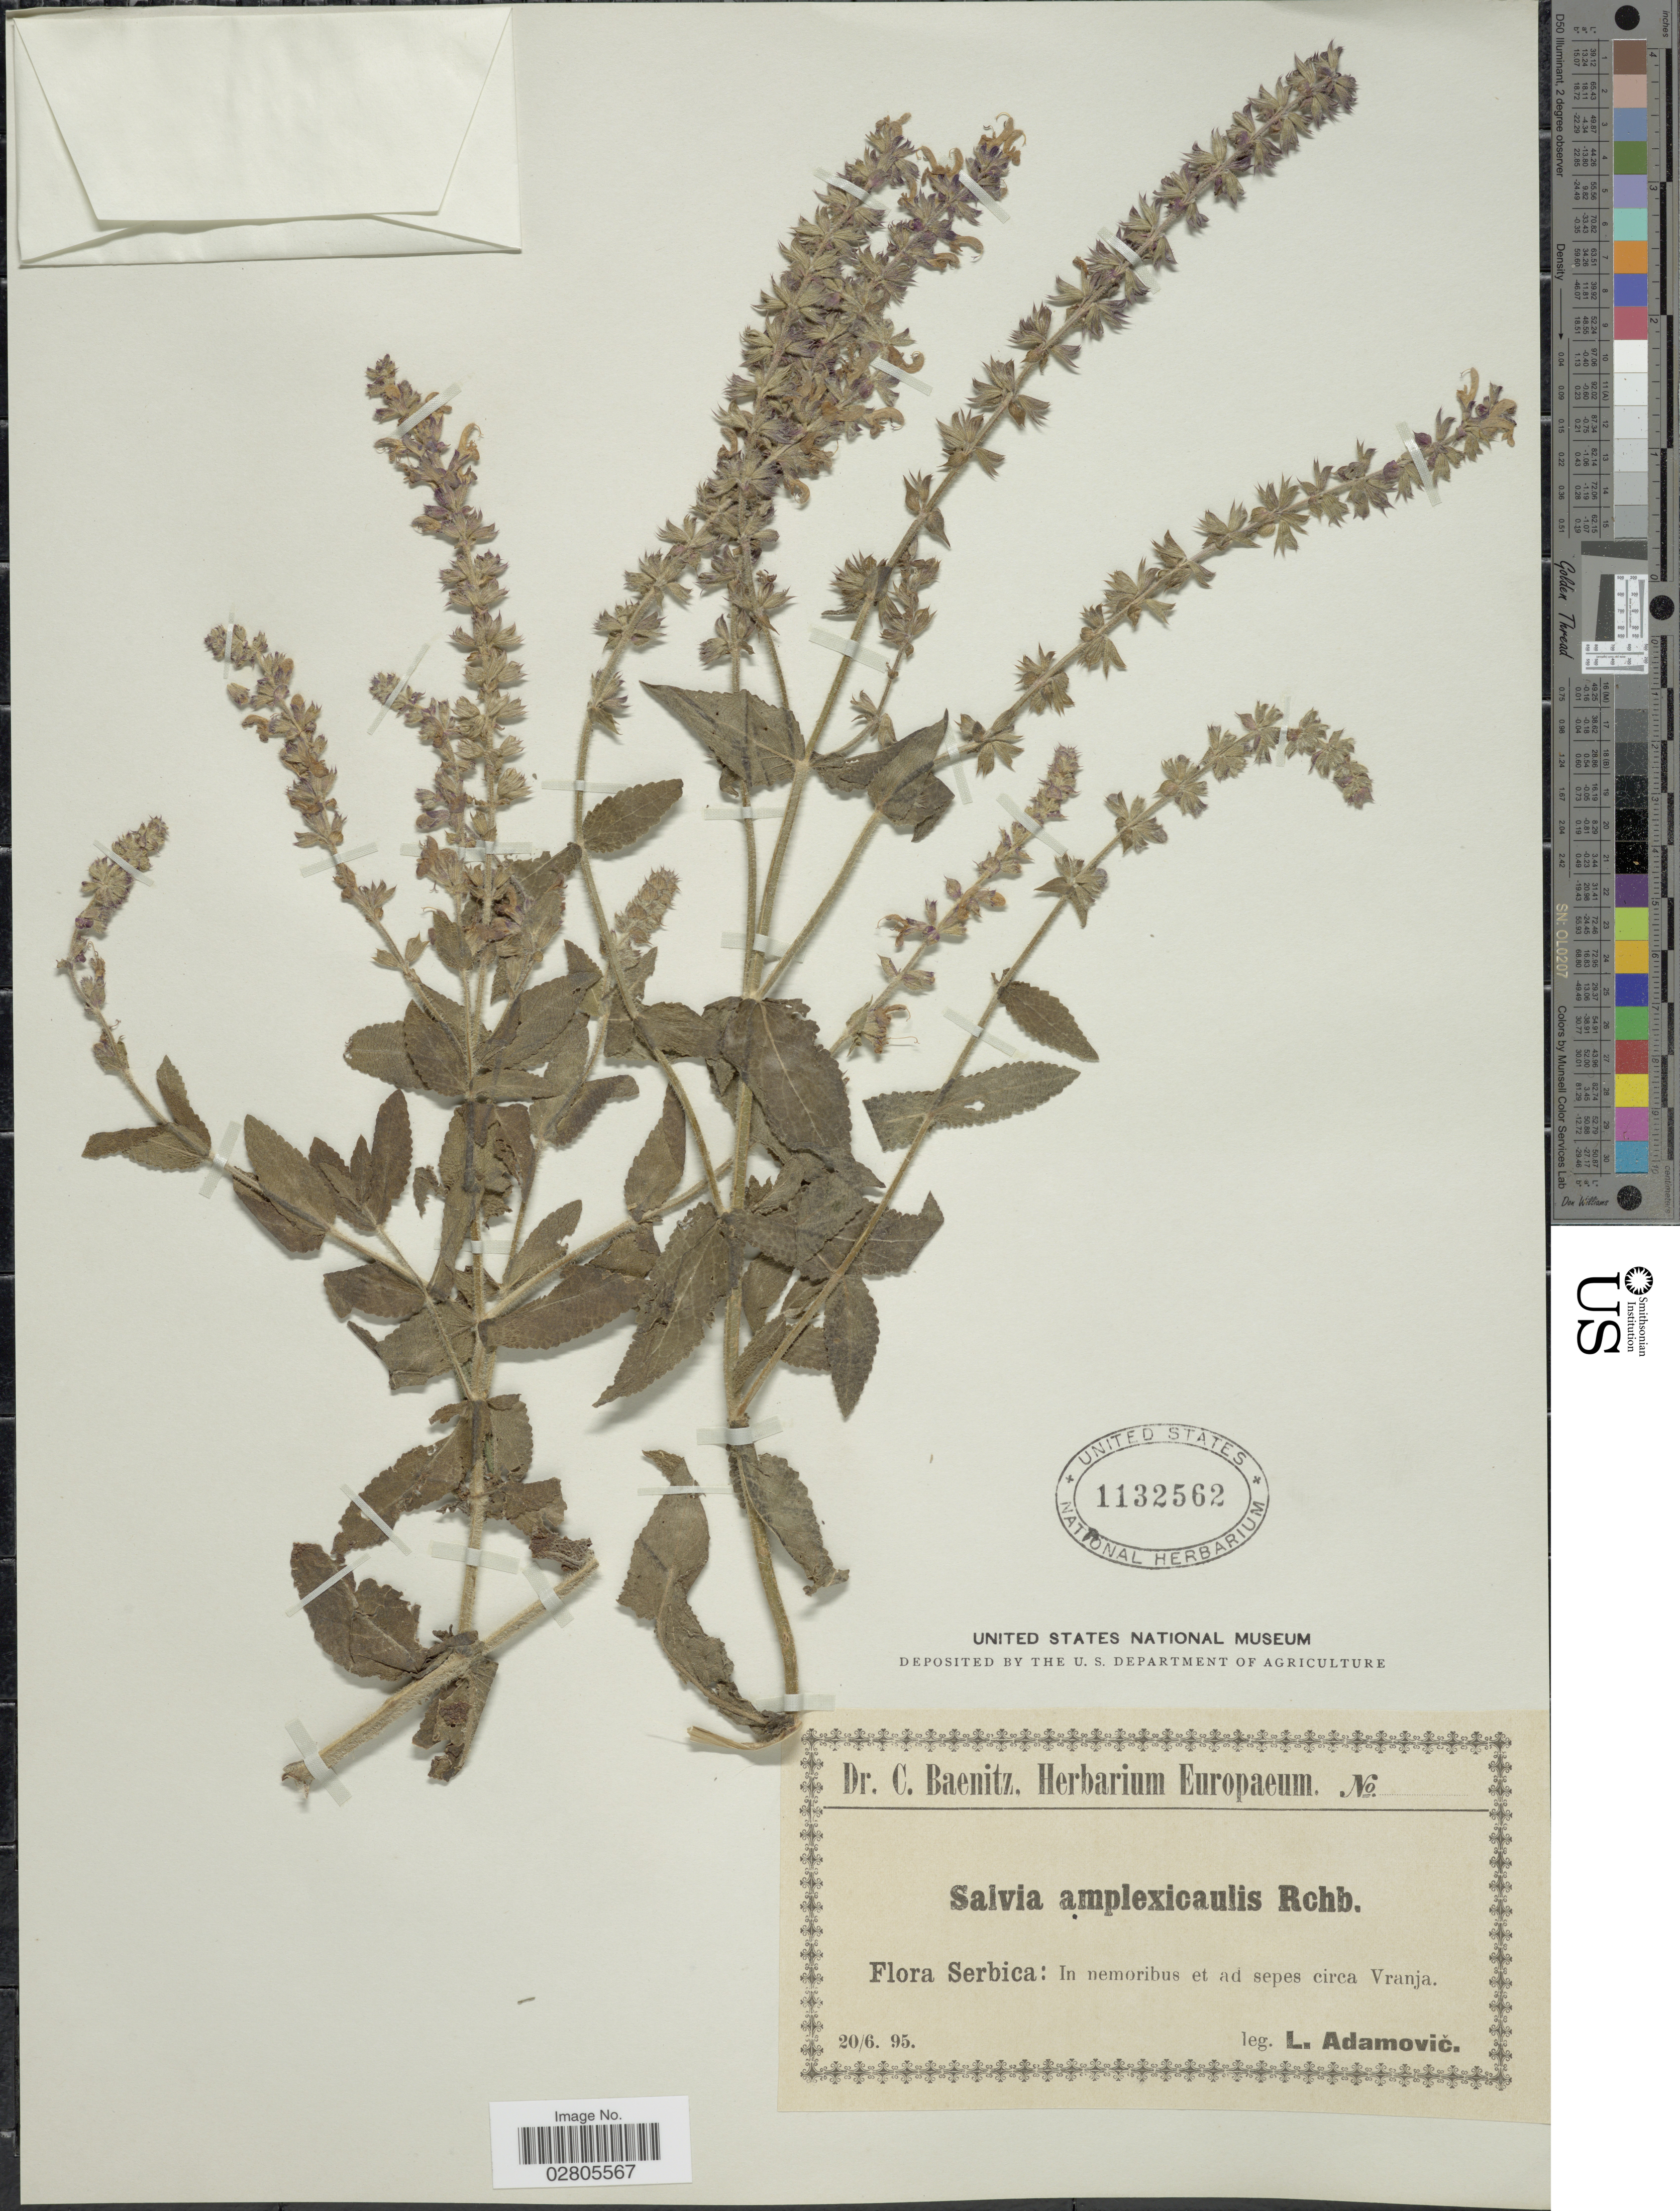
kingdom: Plantae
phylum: Tracheophyta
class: Magnoliopsida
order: Lamiales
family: Lamiaceae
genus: Salvia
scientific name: Salvia amplexicaulis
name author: Lam.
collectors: L. Adamović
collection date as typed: Transcribed d/m/y: 20/6/95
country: Serbia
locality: Serbica: In nemoribus et ad sepes circa Vranja.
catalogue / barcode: US 1132562